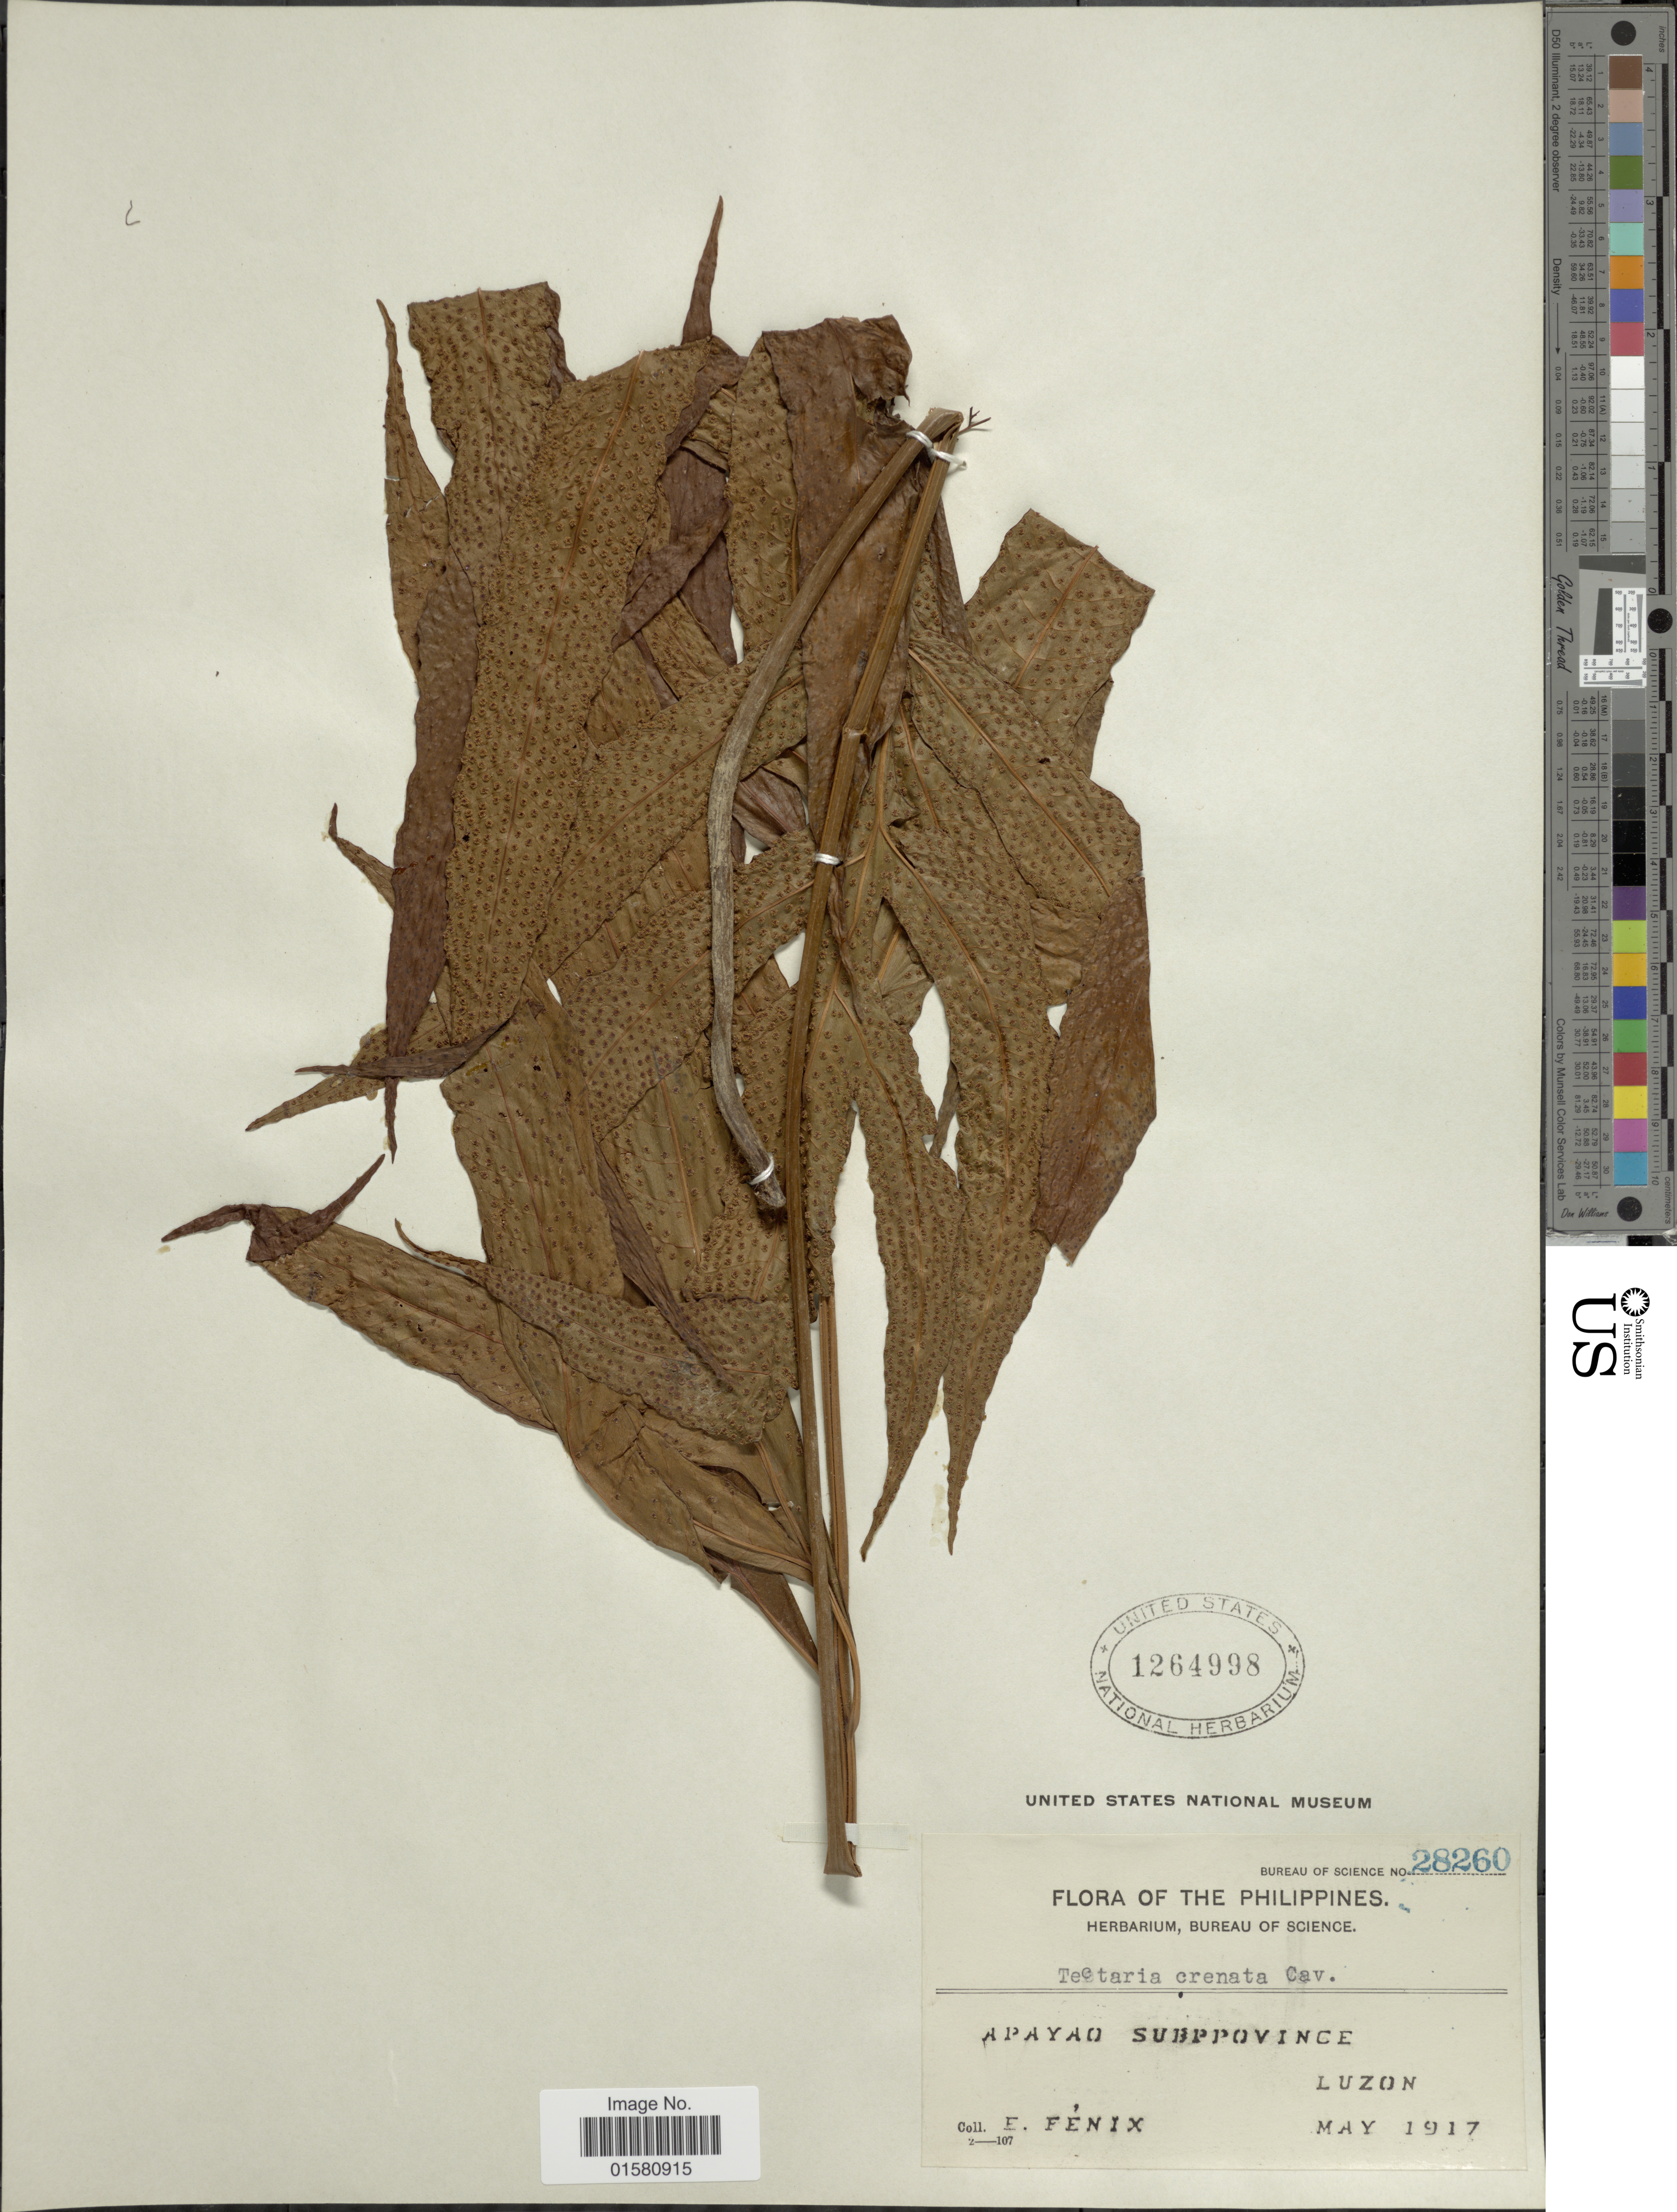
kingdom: Plantae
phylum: Tracheophyta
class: Polypodiopsida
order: Polypodiales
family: Tectariaceae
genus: Tectaria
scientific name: Tectaria crenata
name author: Cav.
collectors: E. Fénix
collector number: Bureau of Science 28260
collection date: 1917-05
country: Philippines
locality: Apayao Subprovince, Luzon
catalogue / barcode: US 1264998